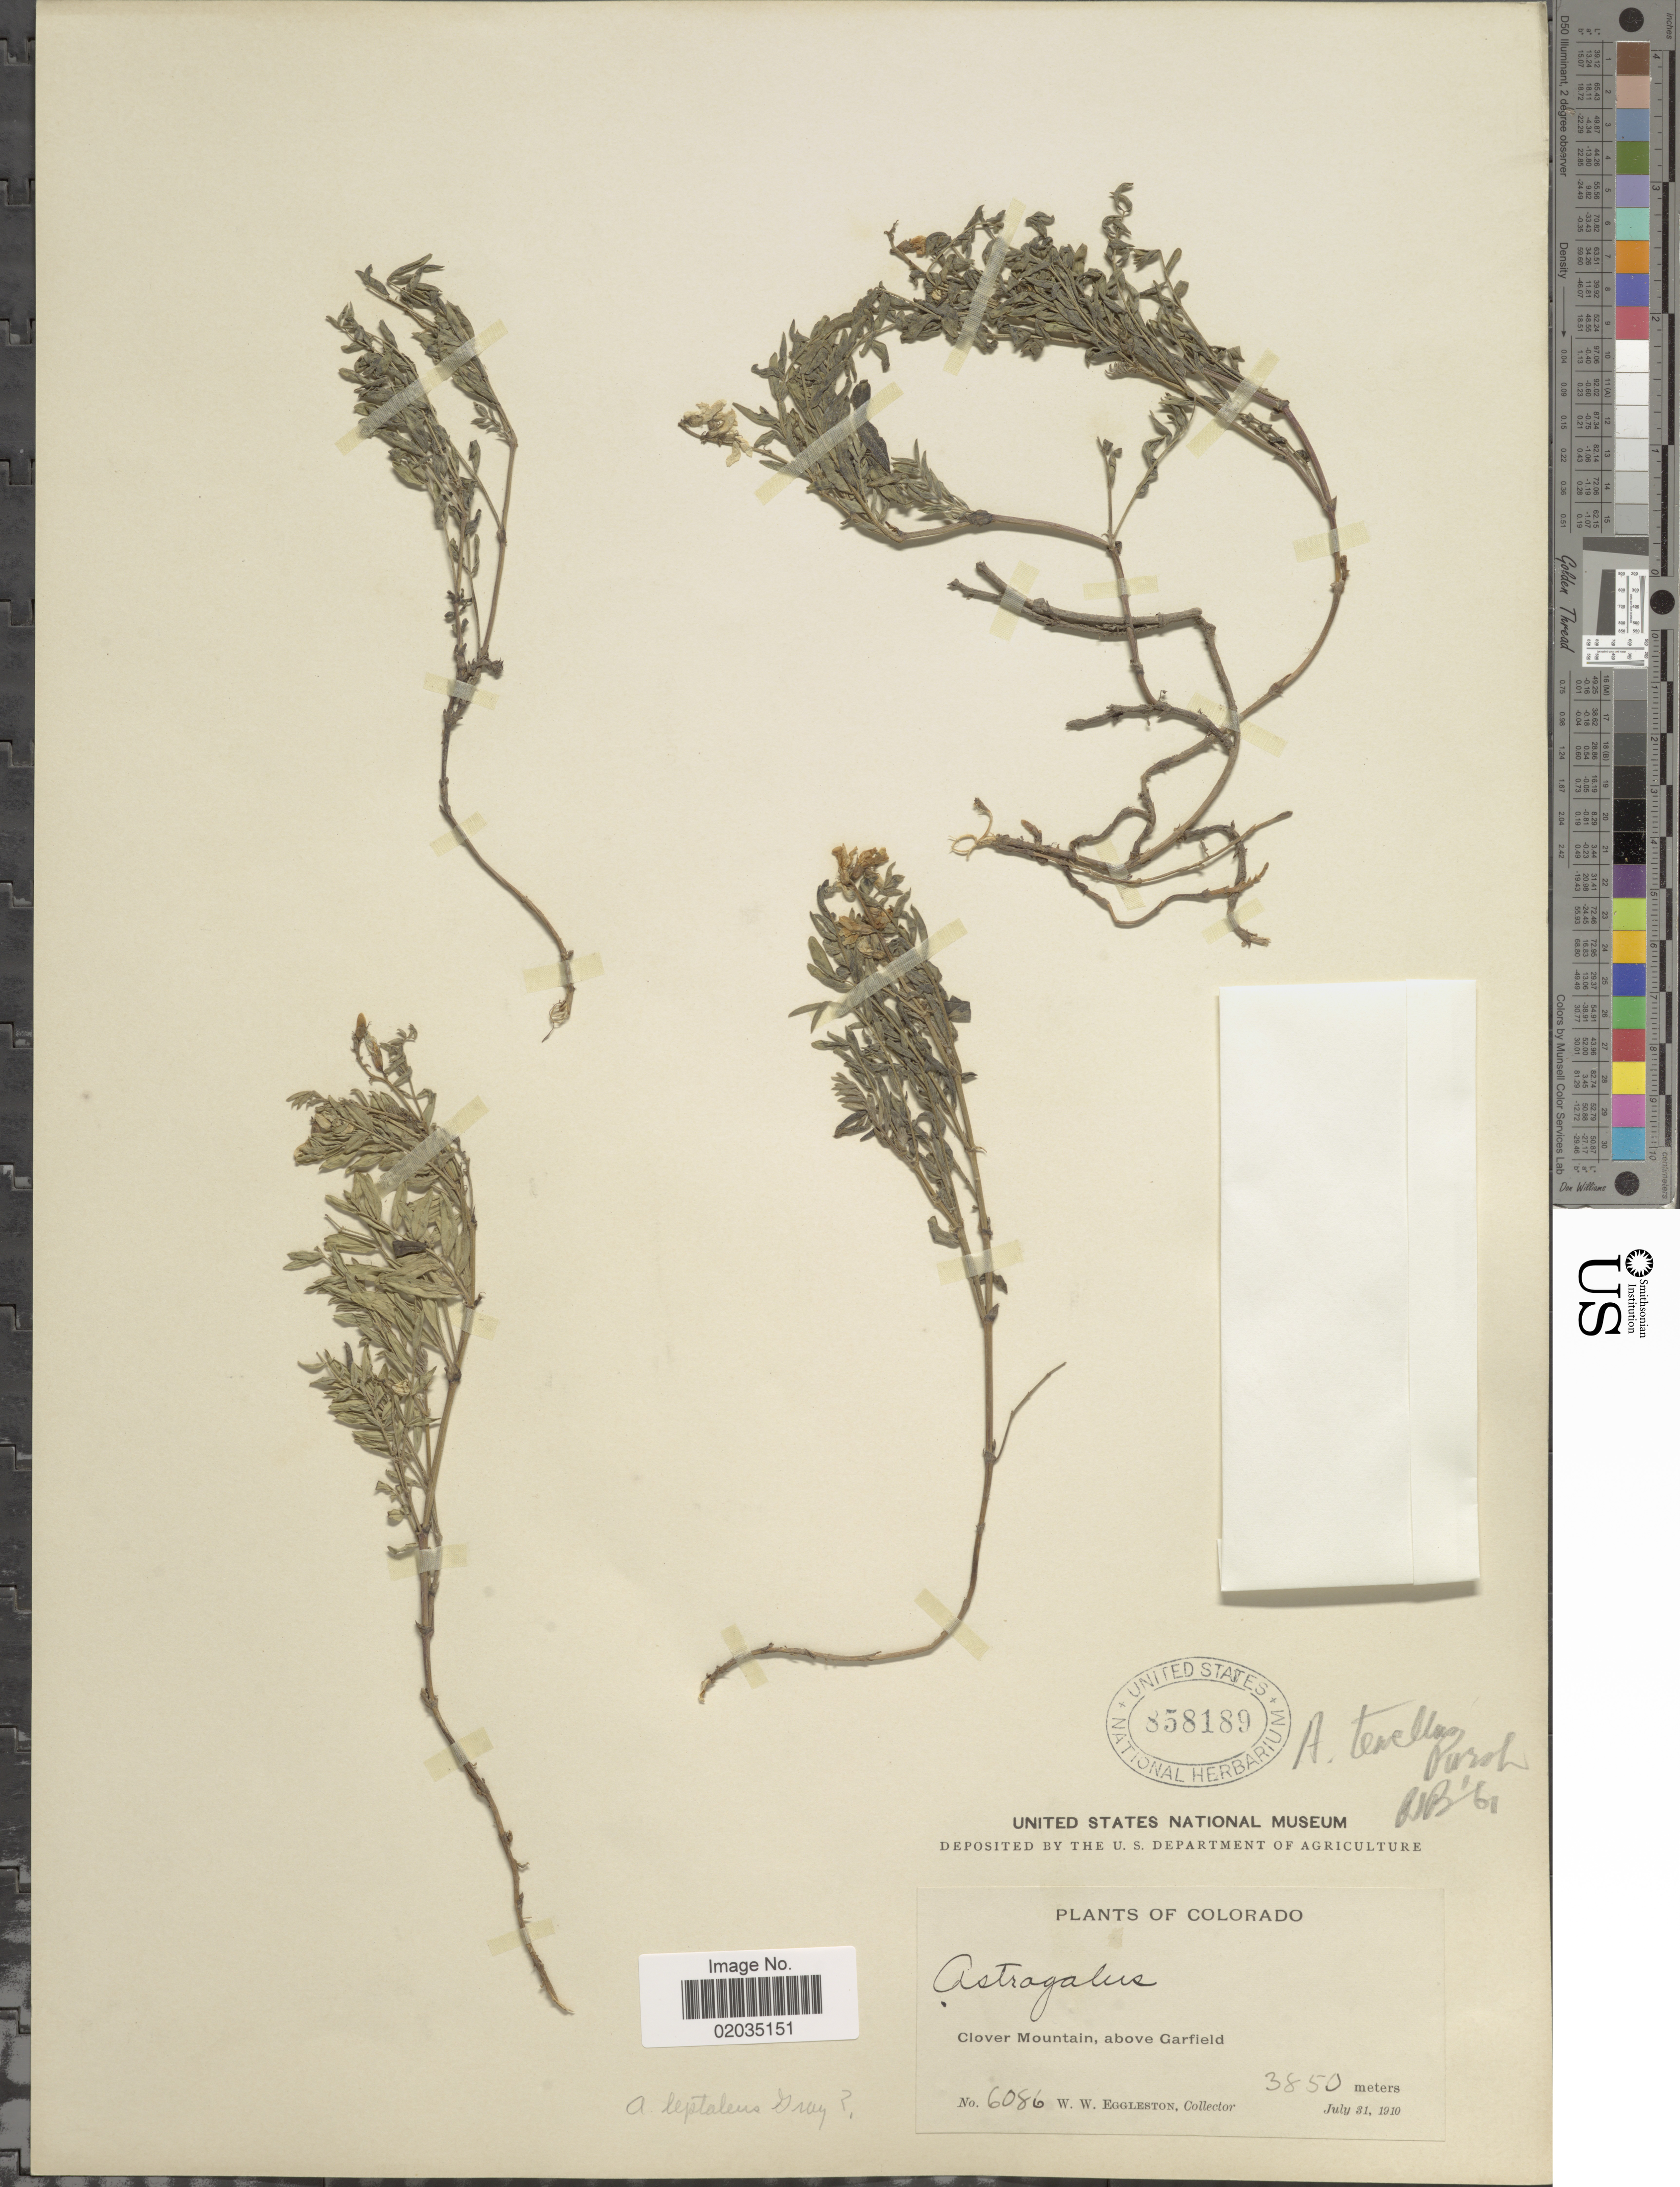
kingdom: Plantae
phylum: Tracheophyta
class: Magnoliopsida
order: Fabales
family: Fabaceae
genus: Astragalus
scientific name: Astragalus tenellus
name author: Pursh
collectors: W. W. Eggleston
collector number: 6086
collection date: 1910-07-31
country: United States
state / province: Colorado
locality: Clover Mountain, above Garfield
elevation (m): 3850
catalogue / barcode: US 858189